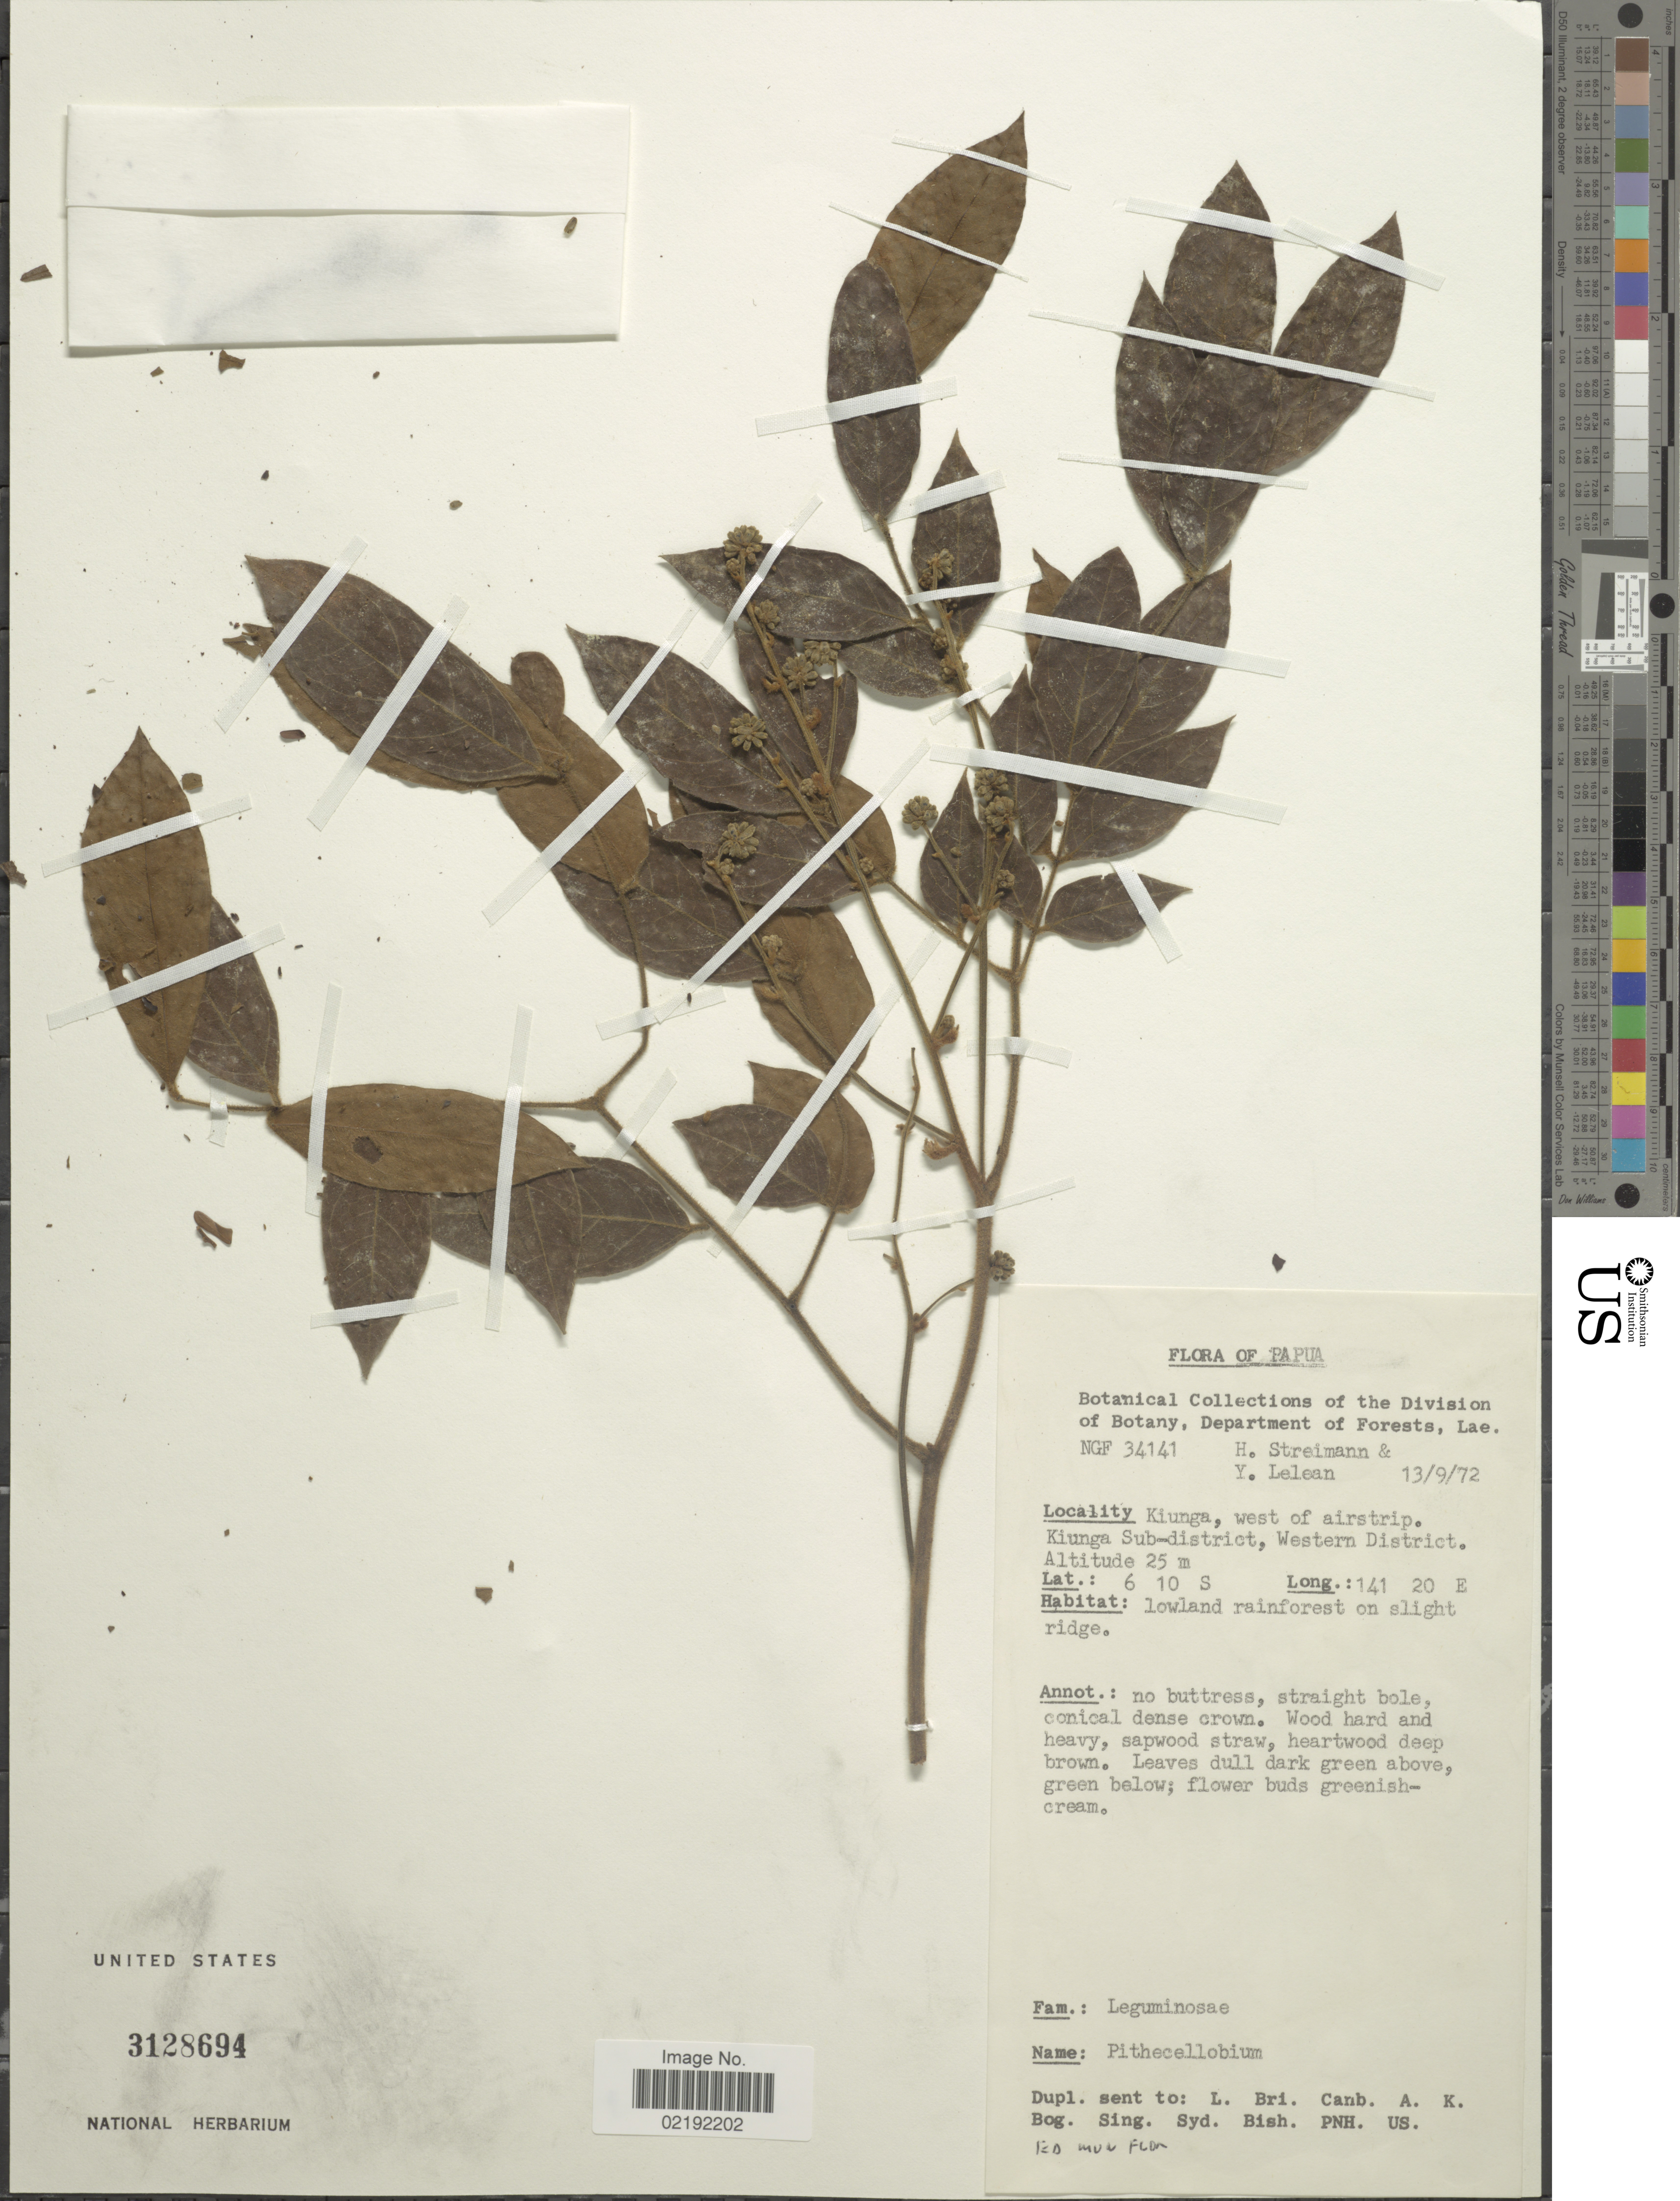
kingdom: Plantae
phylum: Tracheophyta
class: Magnoliopsida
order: Fabales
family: Fabaceae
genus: Pithecellobium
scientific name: Pithecellobium sp.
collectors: H. Streimann & Y. Lelean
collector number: NGF34141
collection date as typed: Transcribed d/m/y: 13/9/72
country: Papua New Guinea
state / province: Manus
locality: Papua, Kiunga, west of airstrip, Kiunga sub-district, Western District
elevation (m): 25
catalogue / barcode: US 3128694